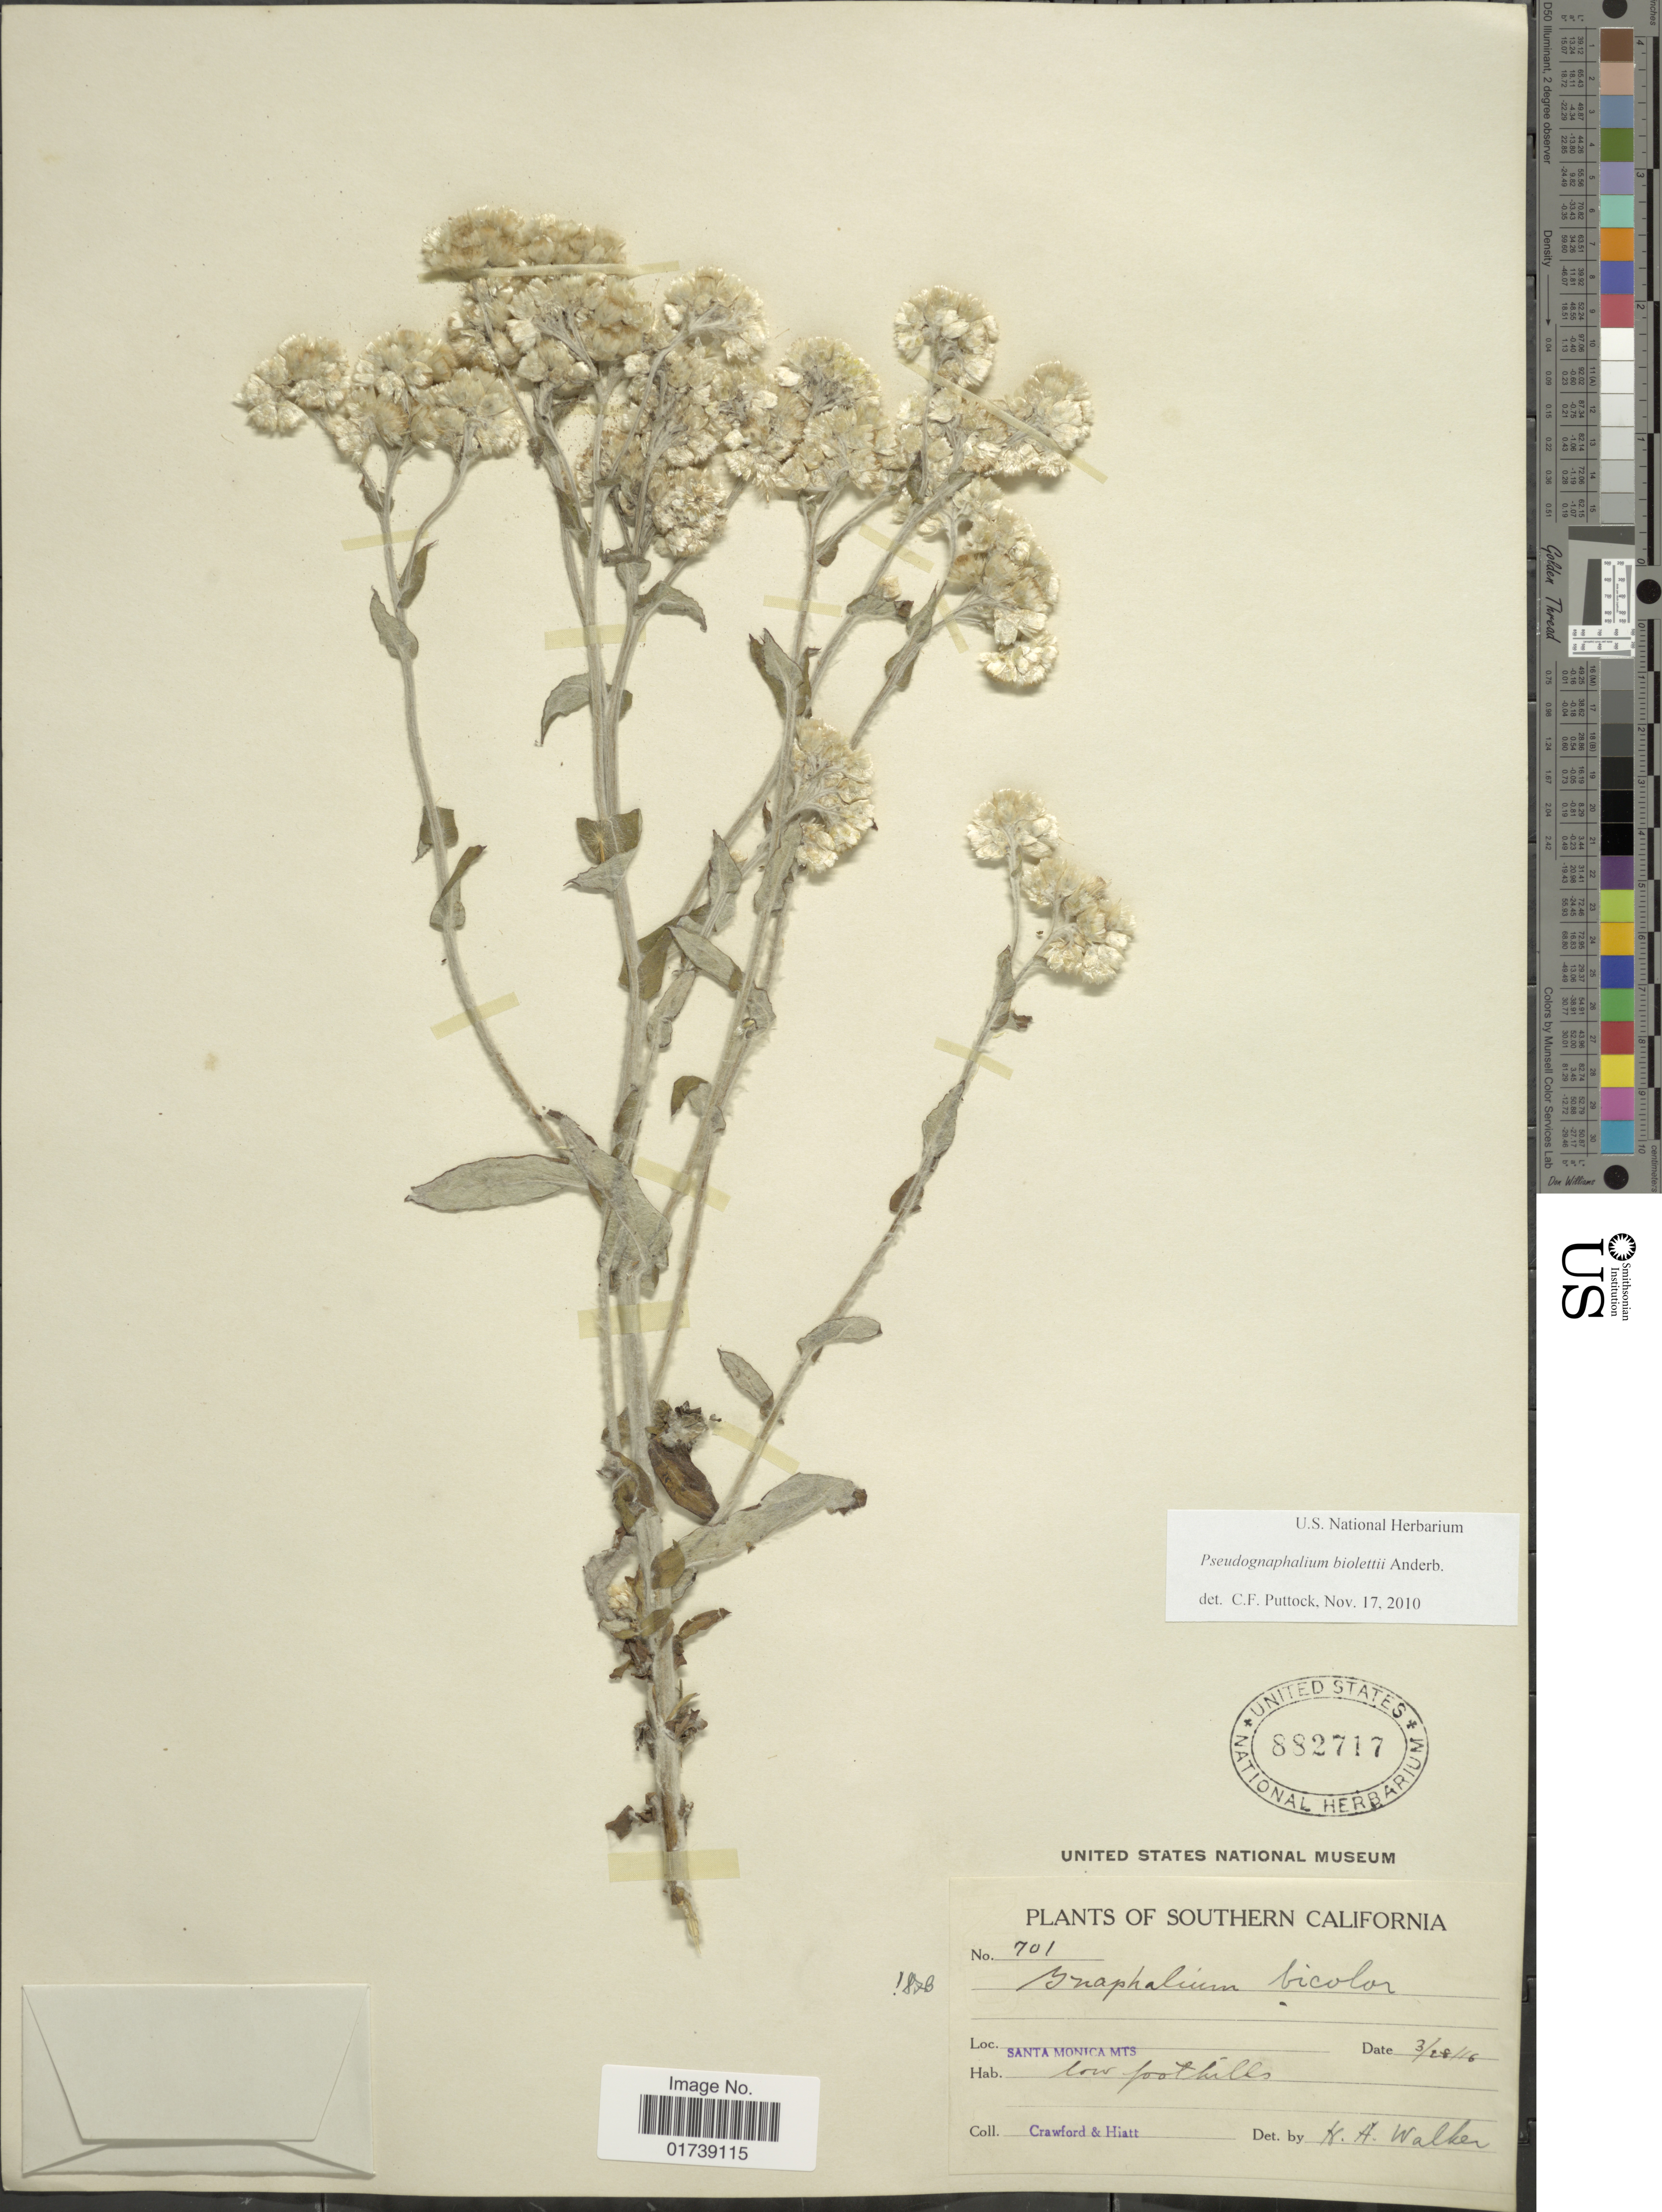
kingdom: Plantae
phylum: Tracheophyta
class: Magnoliopsida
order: Asterales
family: Asteraceae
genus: Pseudognaphalium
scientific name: Pseudognaphalium biolettii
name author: Anderb.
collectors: Crawford & Hiatt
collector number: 701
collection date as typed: Transcribed d/m/y: 28/3/16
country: United States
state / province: California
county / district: Los Angeles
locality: Southern California, Santa Monica Mts.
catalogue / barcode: US 882717